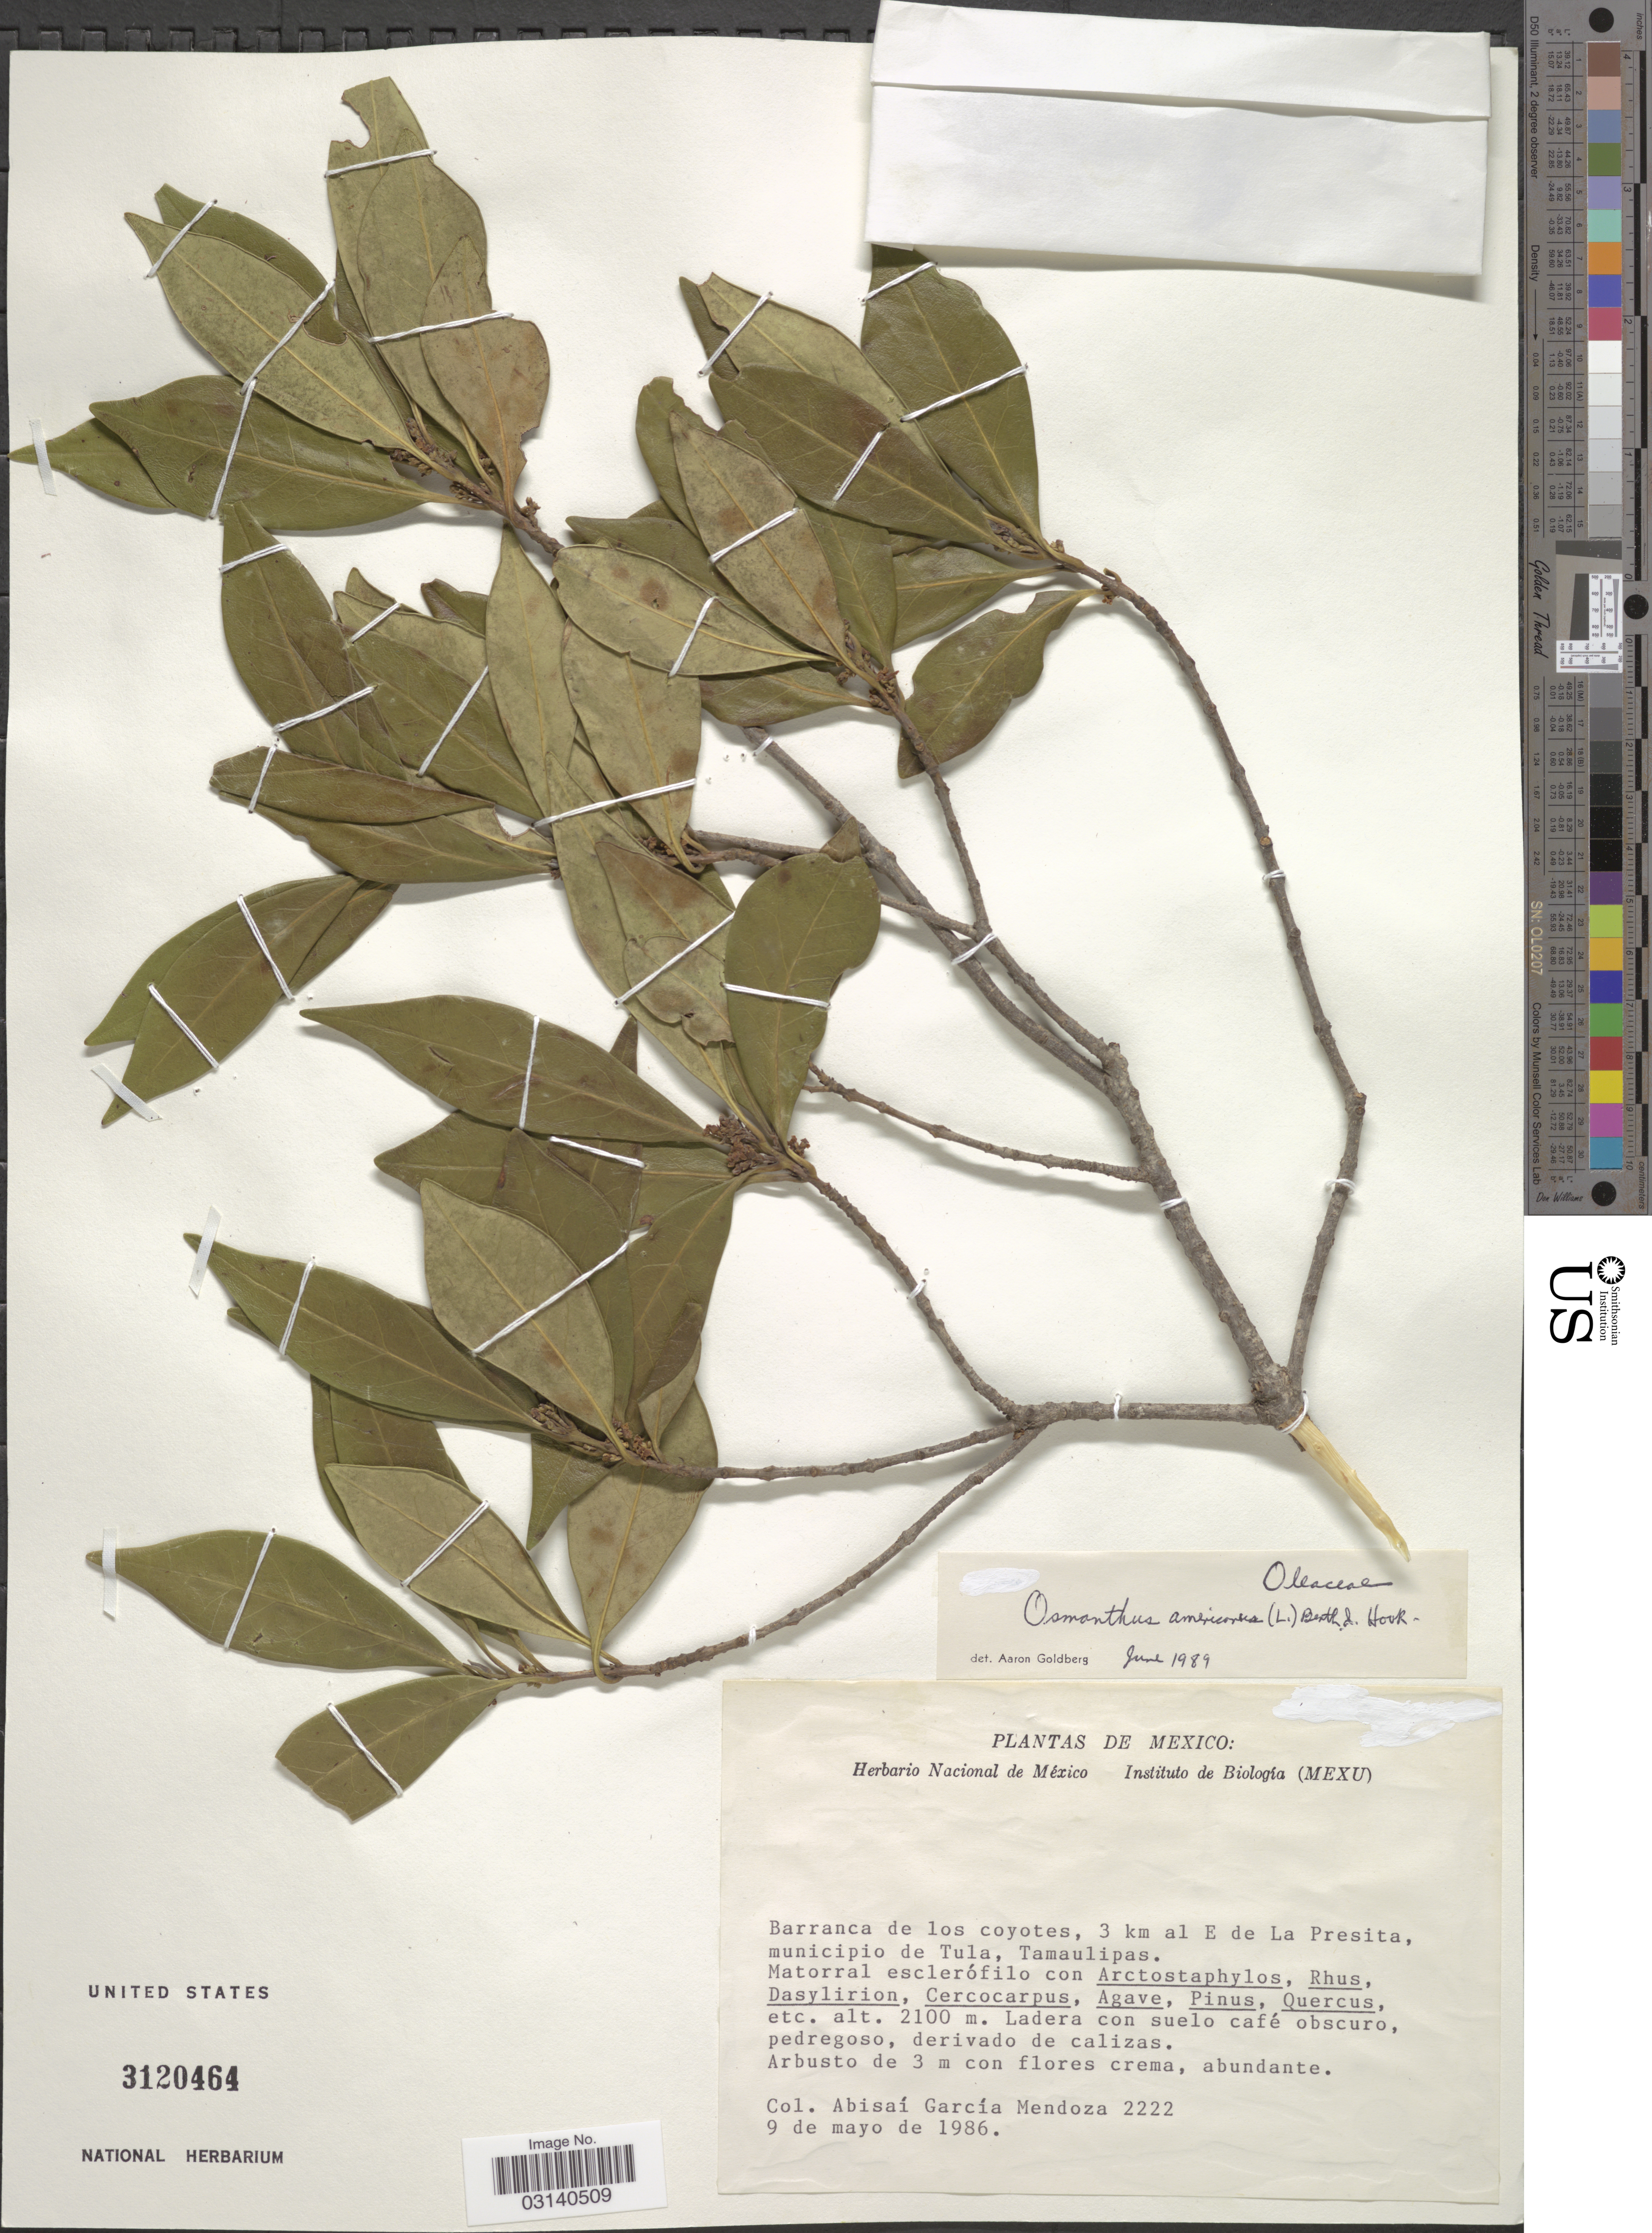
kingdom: Plantae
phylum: Tracheophyta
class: Magnoliopsida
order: Lamiales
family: Oleaceae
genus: Osmanthus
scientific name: Osmanthus americanus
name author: (L.) A. Gray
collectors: A. García-Mendoza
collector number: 2222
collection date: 1986-05-09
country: Mexico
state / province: Tamaulipas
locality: Barranca de los coyotes, 3 km al E de La Presita, municipio de Tula, Tamaulipas.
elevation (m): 2100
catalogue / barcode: US 3120464